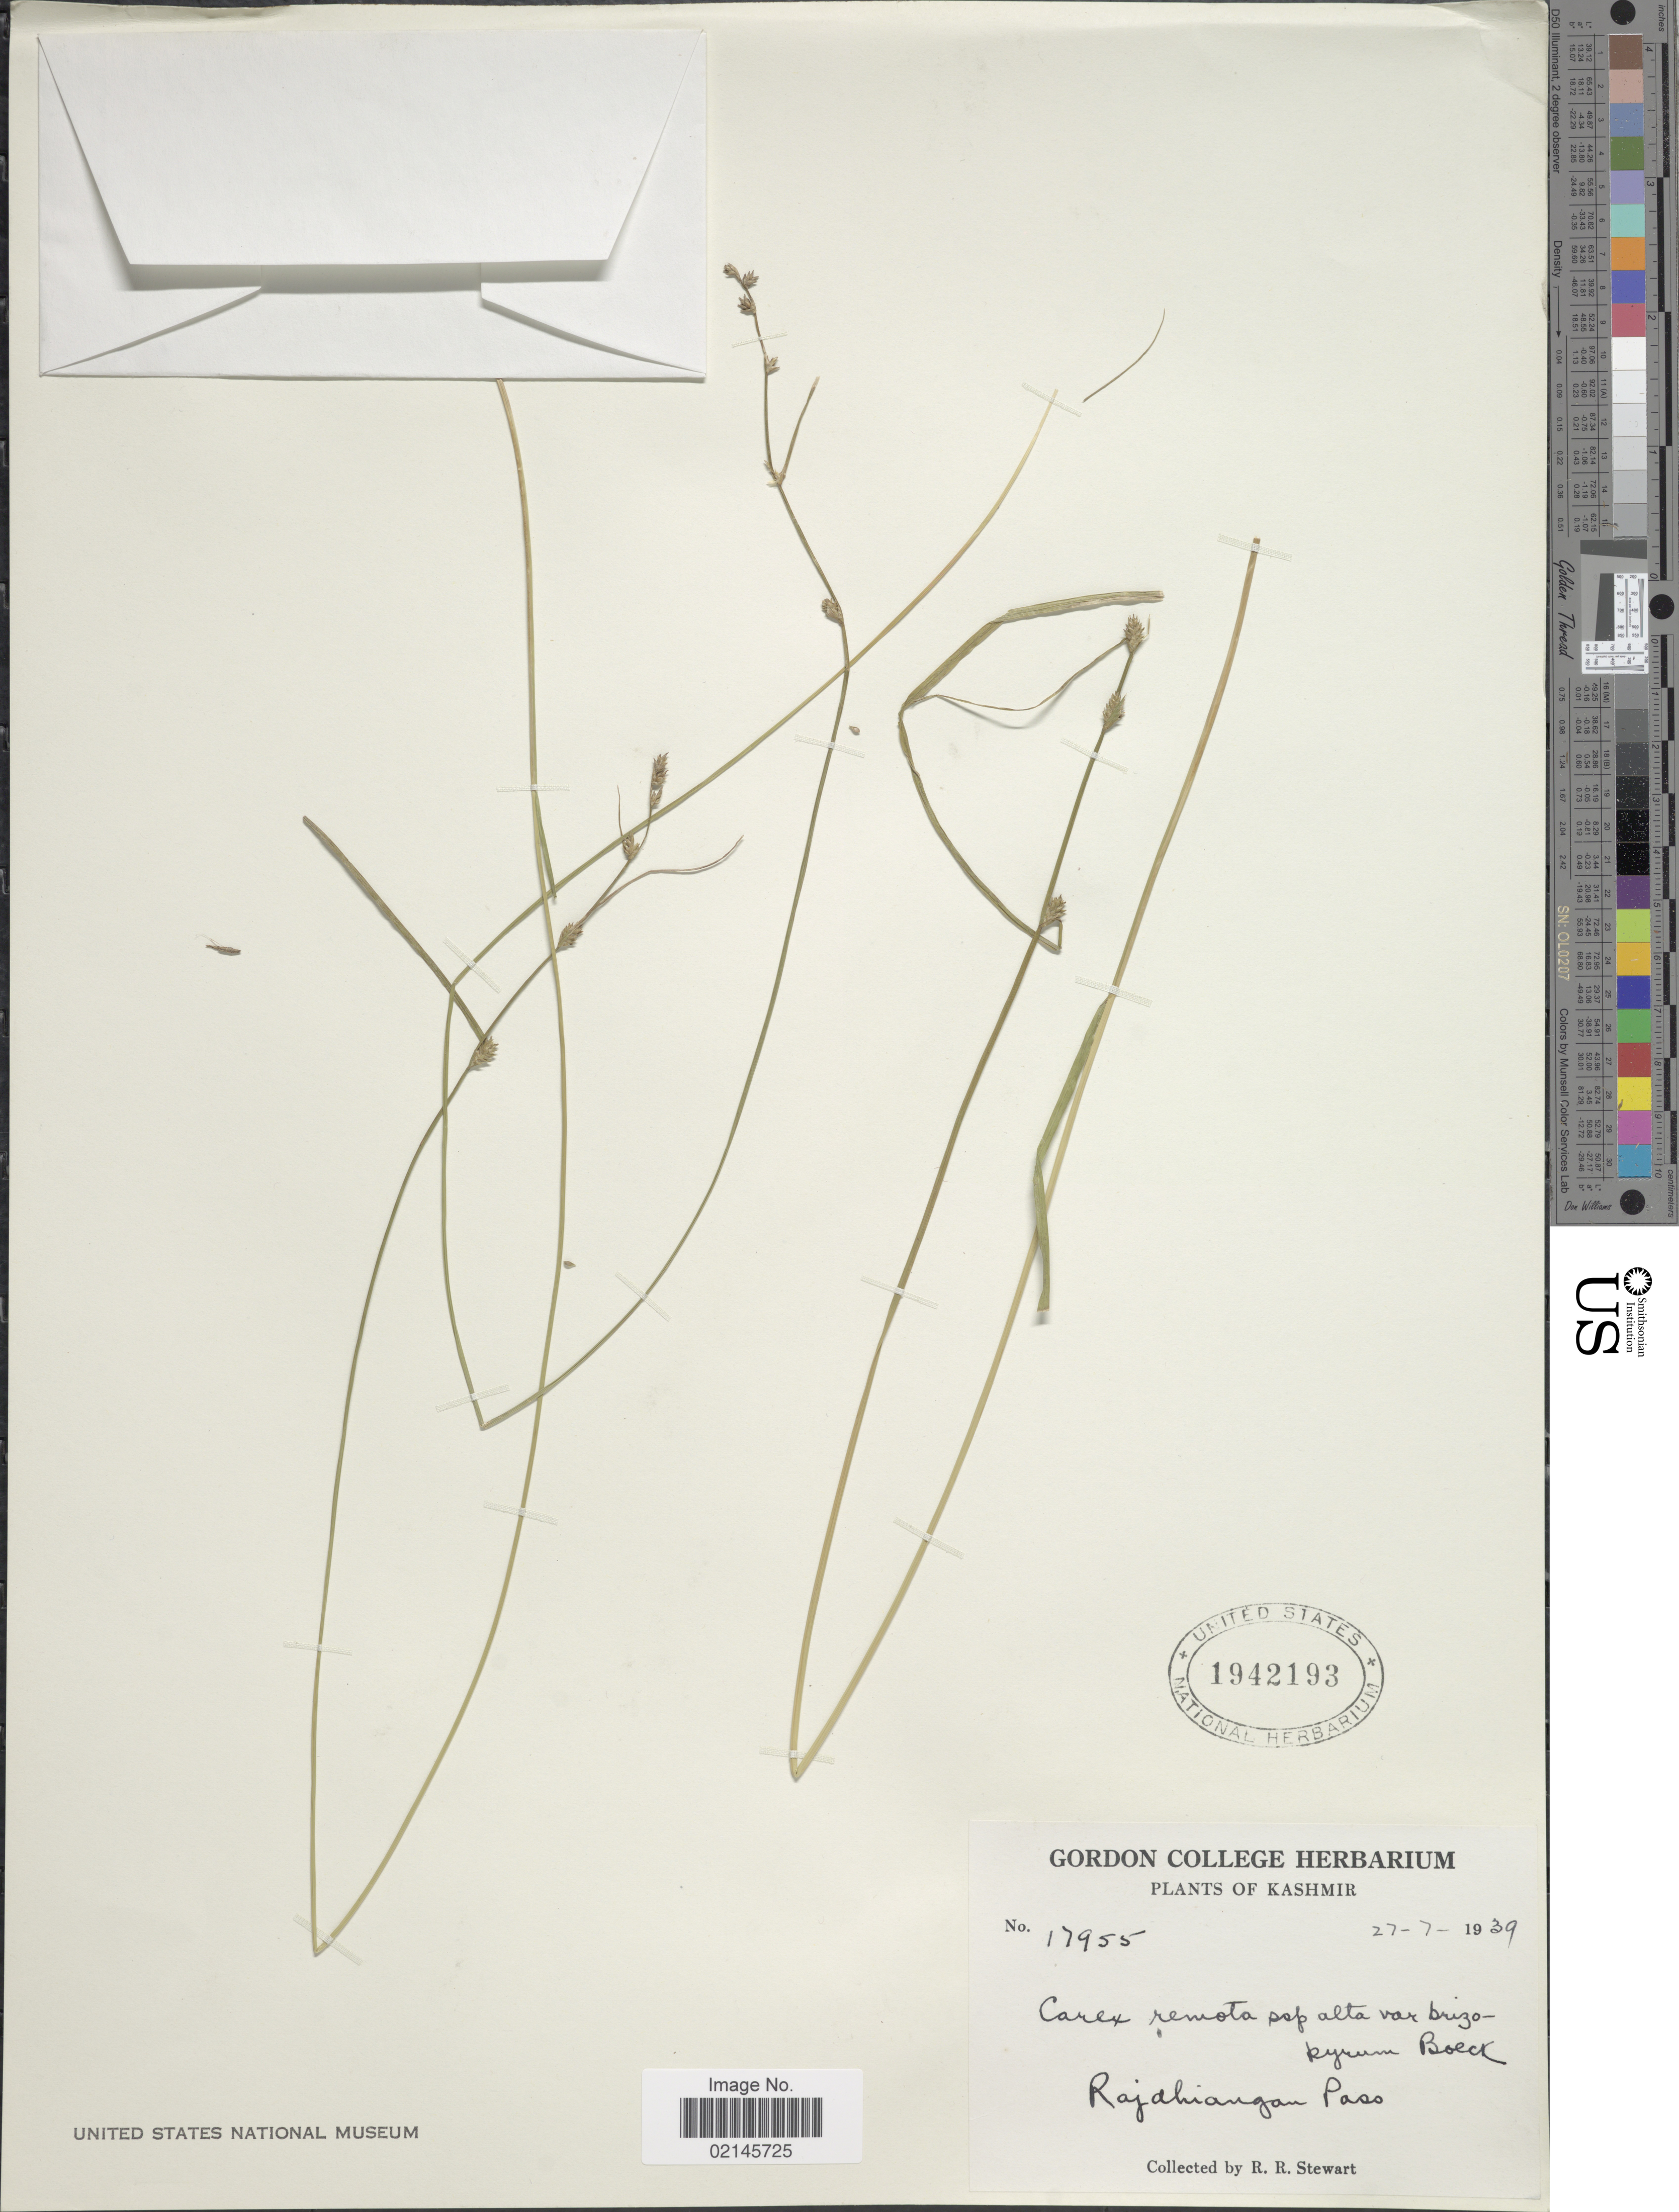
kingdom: Plantae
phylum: Tracheophyta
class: Liliopsida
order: Poales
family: Cyperaceae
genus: Carex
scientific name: Carex remota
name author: L.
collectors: R. R. Stewart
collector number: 17955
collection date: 1939-07-27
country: India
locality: Kashmir, Rajdhiangan Pass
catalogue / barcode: US 1942193